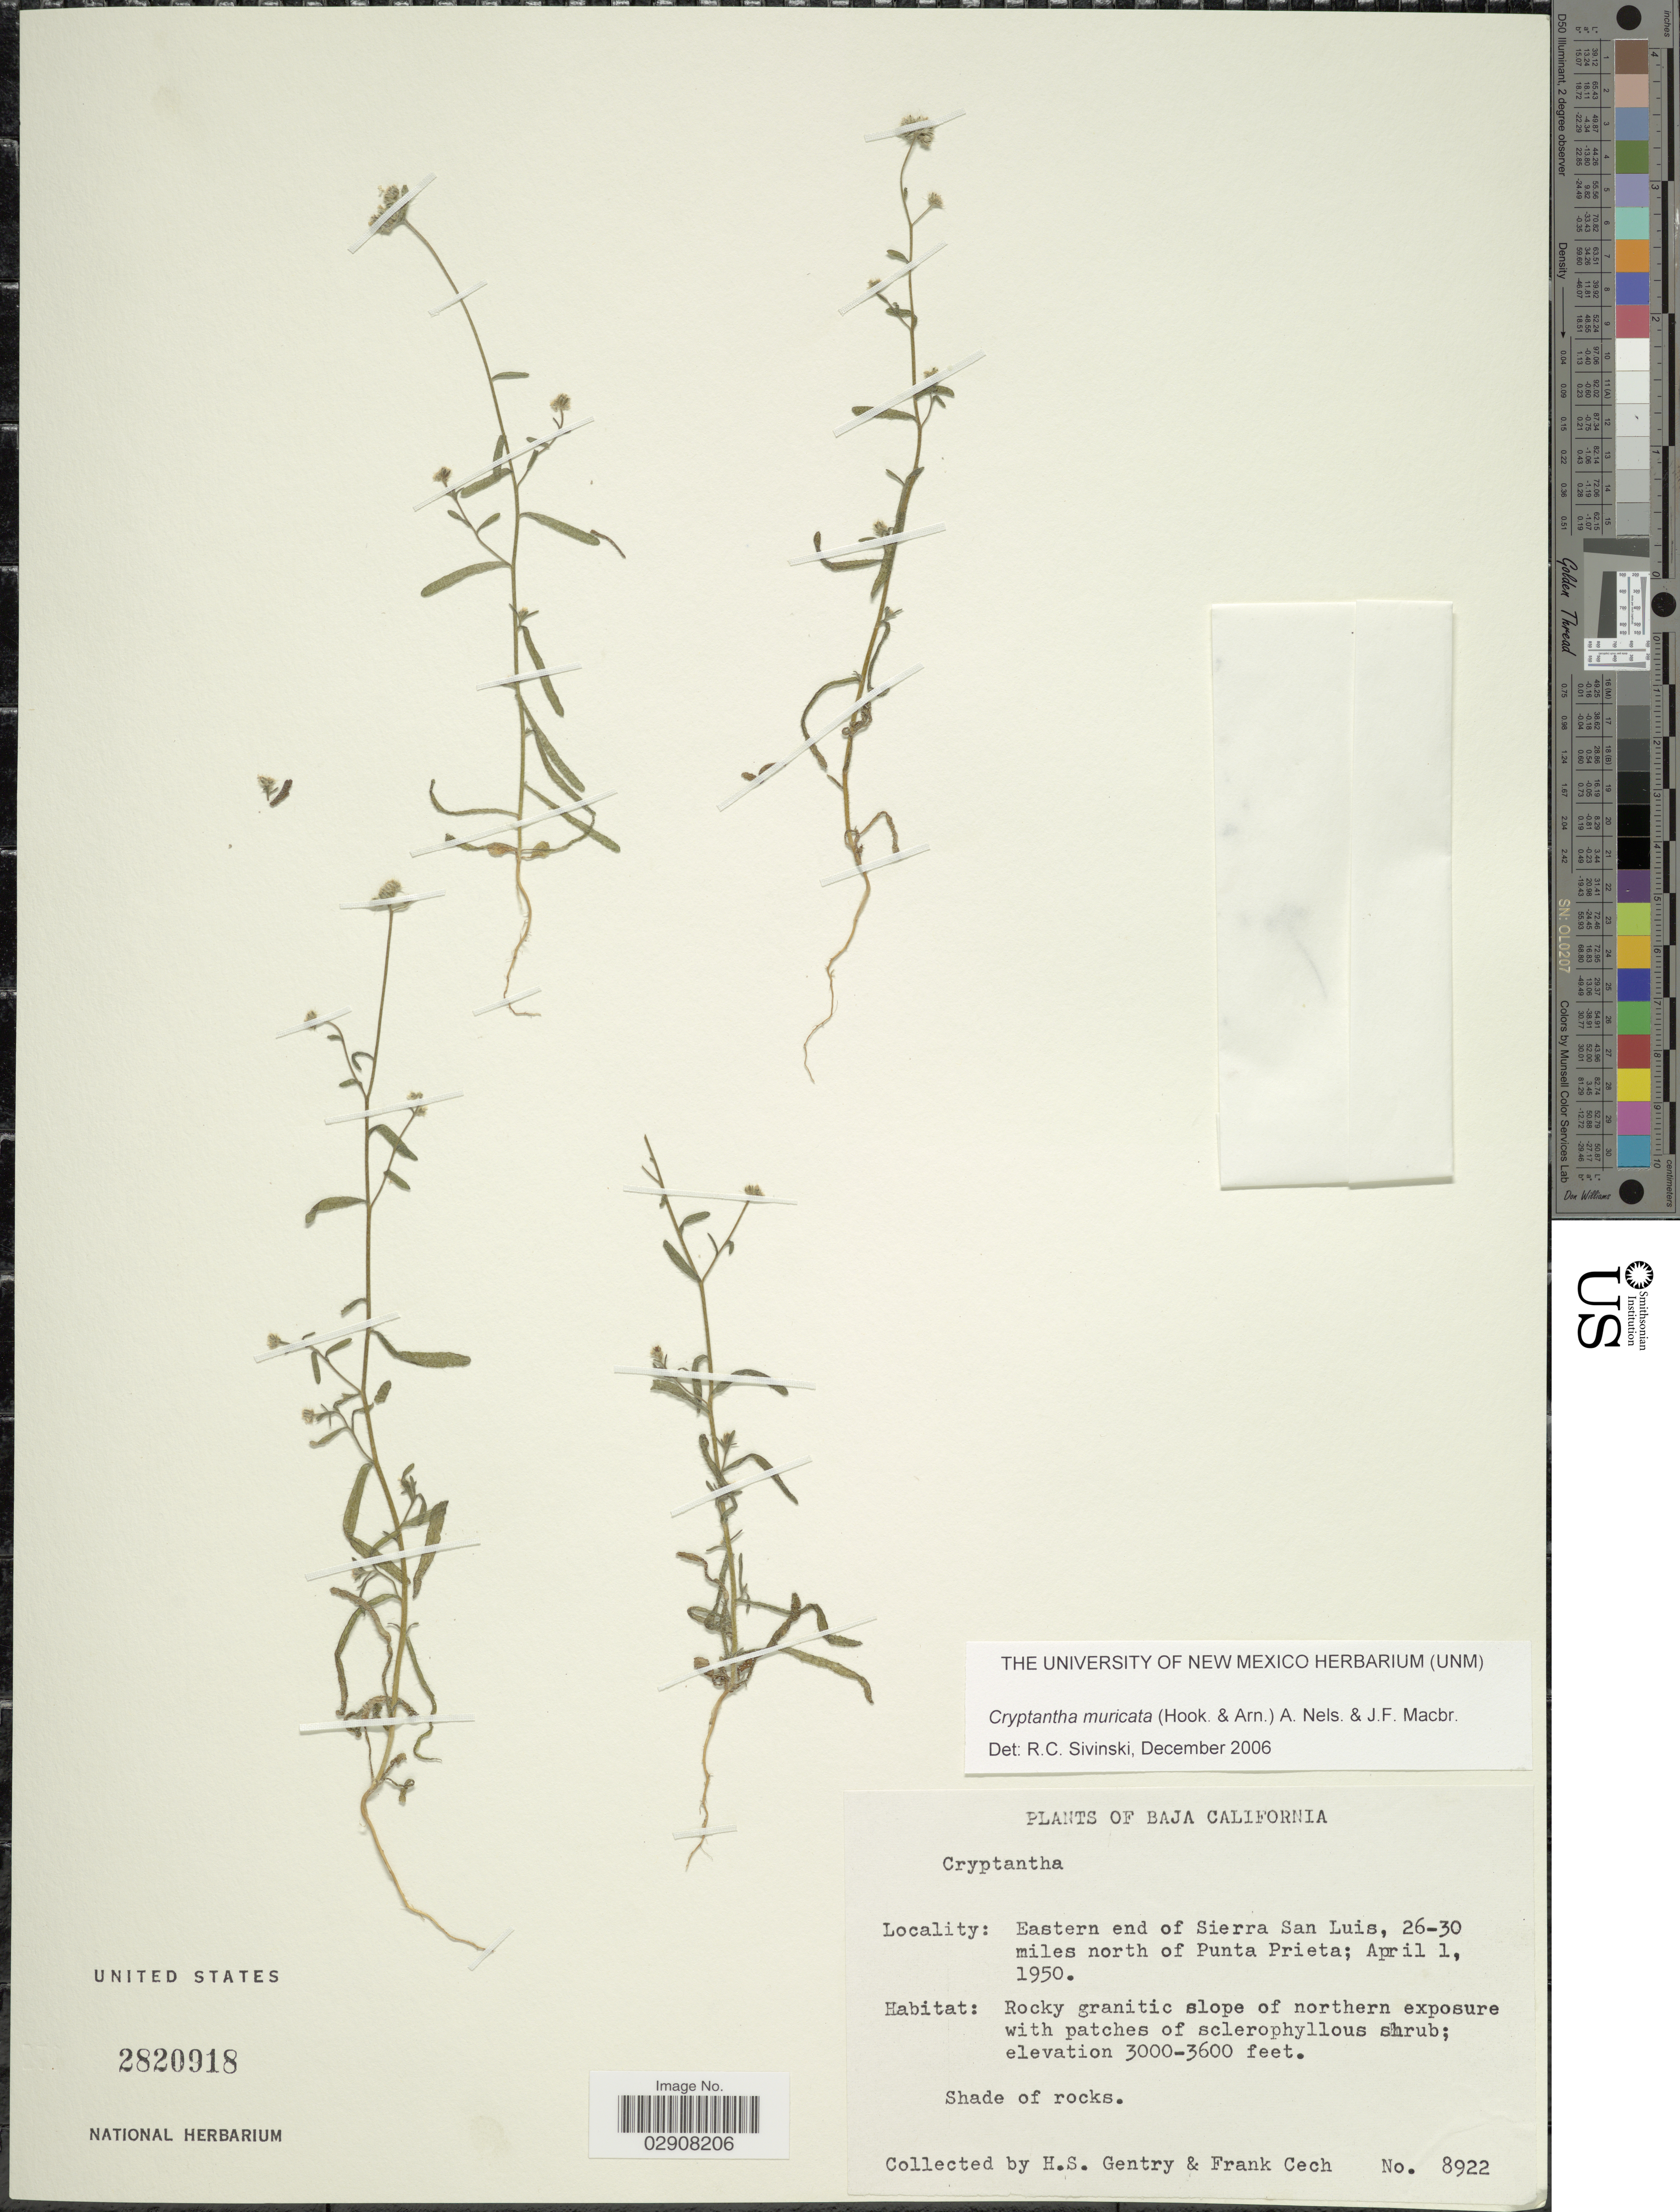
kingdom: Plantae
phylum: Tracheophyta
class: Magnoliopsida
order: Boraginales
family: Boraginaceae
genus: Cryptantha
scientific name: Cryptantha muricata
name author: (Hook. & Arn.) A. Nelson & J.F. Macbr.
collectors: H. S. Gentry & F. Cech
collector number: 8922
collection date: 1950-04-01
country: Mexico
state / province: Baja California Norte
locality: Eastern end of Sierra San Luis, 26-30 miles north of Punta Prieta.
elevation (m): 914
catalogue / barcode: US 2820918